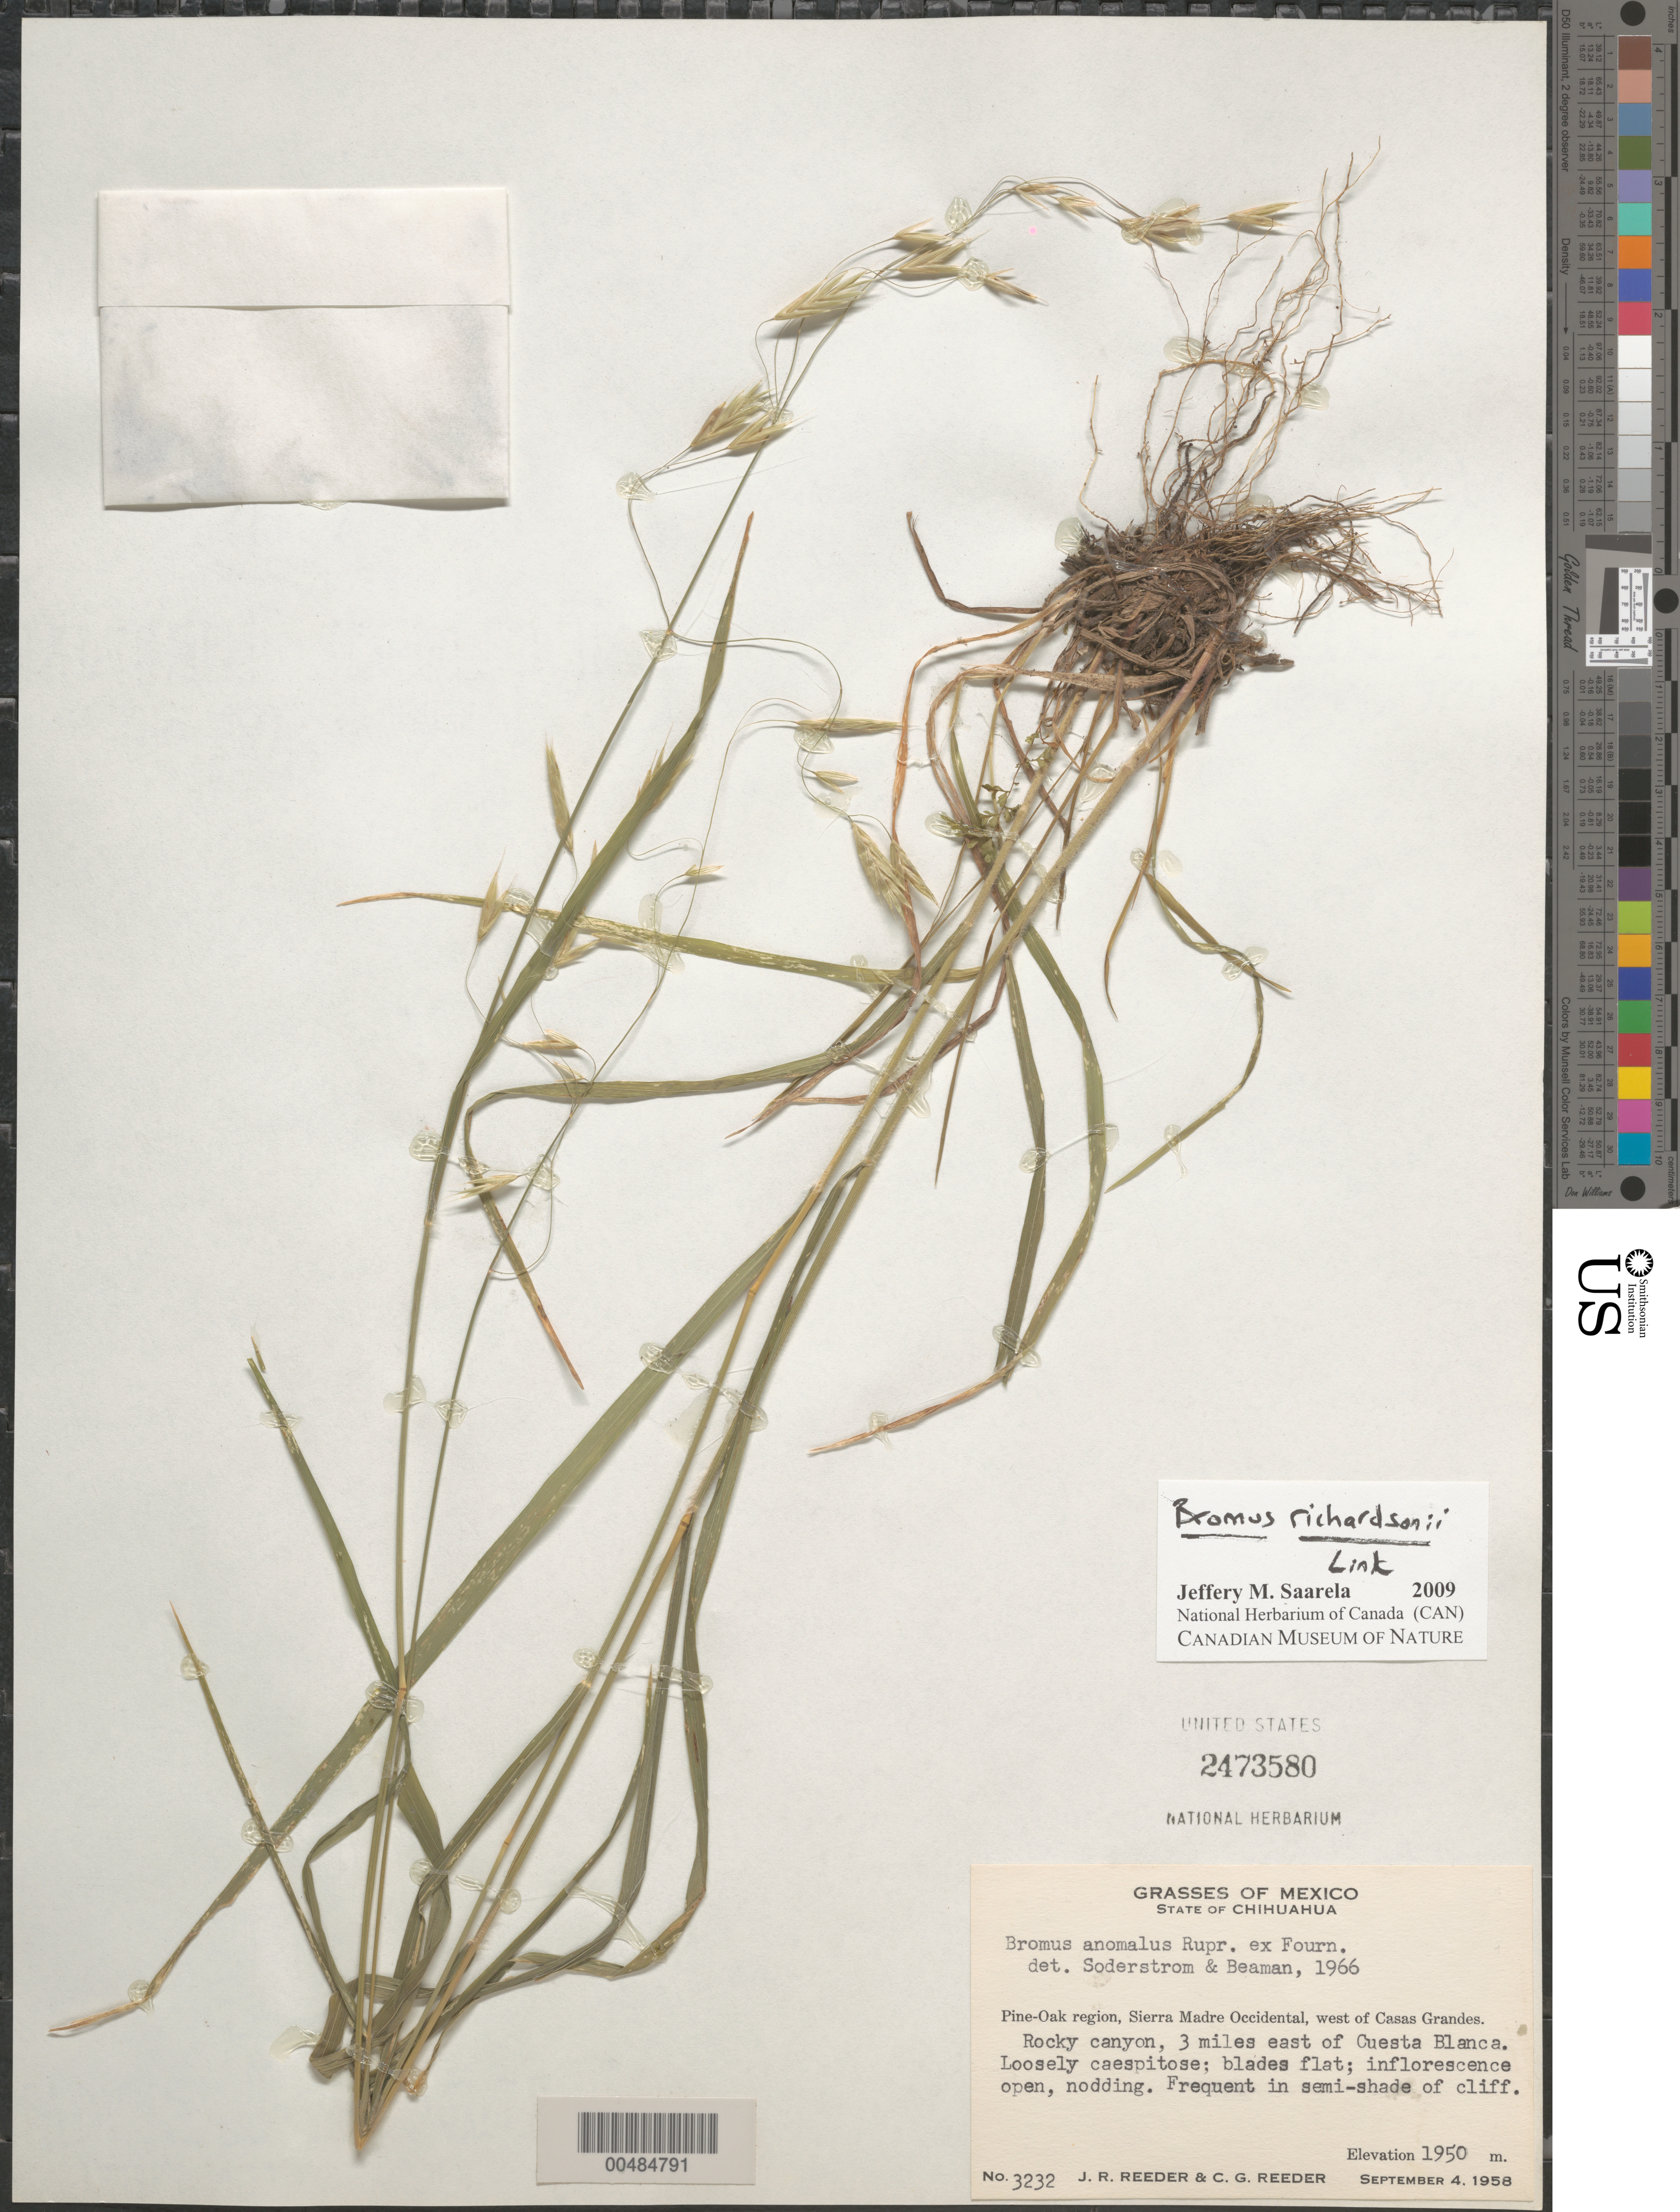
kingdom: Plantae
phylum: Tracheophyta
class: Liliopsida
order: Poales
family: Poaceae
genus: Bromus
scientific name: Bromus richardsonii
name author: Link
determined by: Soderstrom, T. R.; Beaman, J. H.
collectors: J. R. Reeder & C. G. Reeder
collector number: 3232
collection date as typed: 4 Sep 1958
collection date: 1958-09-04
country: Mexico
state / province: Chihuahua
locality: Sierra Madre Occidental, W of Casas Grandes, 3 mi E of Cuesta Blanca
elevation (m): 1950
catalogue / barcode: US 2473580